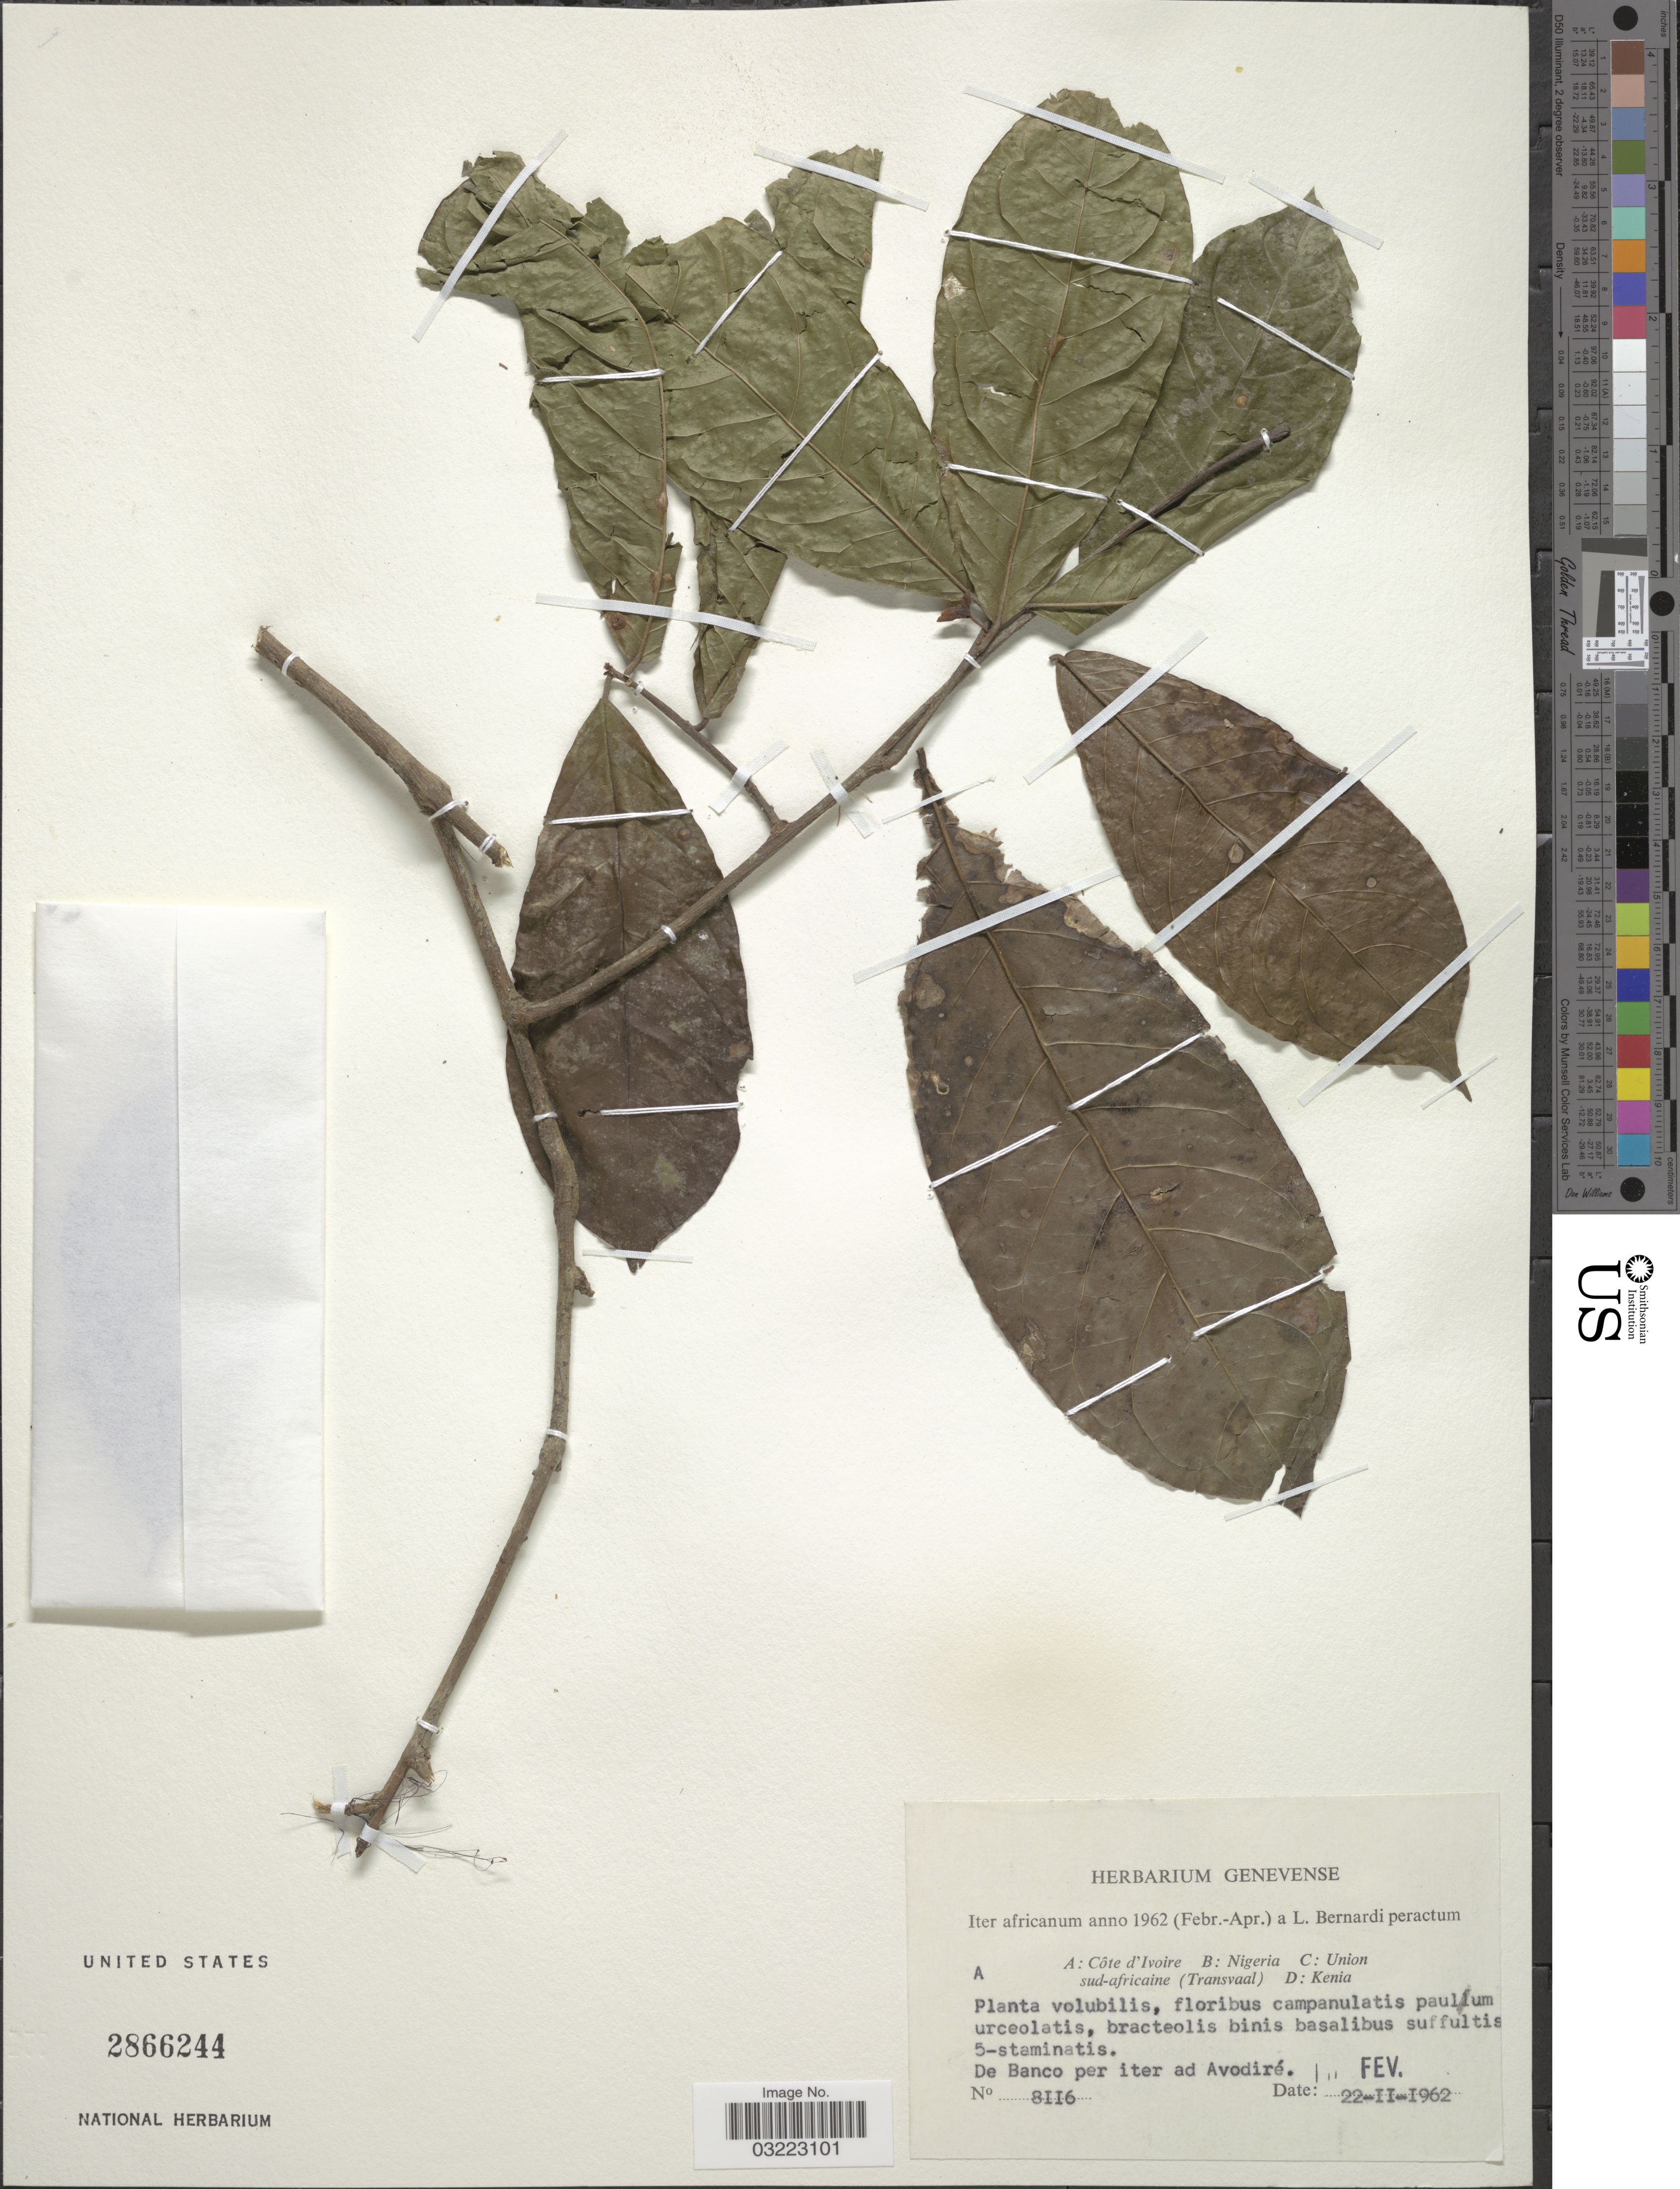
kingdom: Plantae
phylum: Tracheophyta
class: Magnoliopsida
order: Solanales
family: Convolvulaceae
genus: Calycobolus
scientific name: Calycobolus africanus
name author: (G. Don) Heine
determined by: Aké Assi, L.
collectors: L. Bernardi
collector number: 8116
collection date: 1962-02-22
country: Ivory Coast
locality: Côte d'Ivoire. De Banco per iter ad Avodiré.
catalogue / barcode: US 2866244